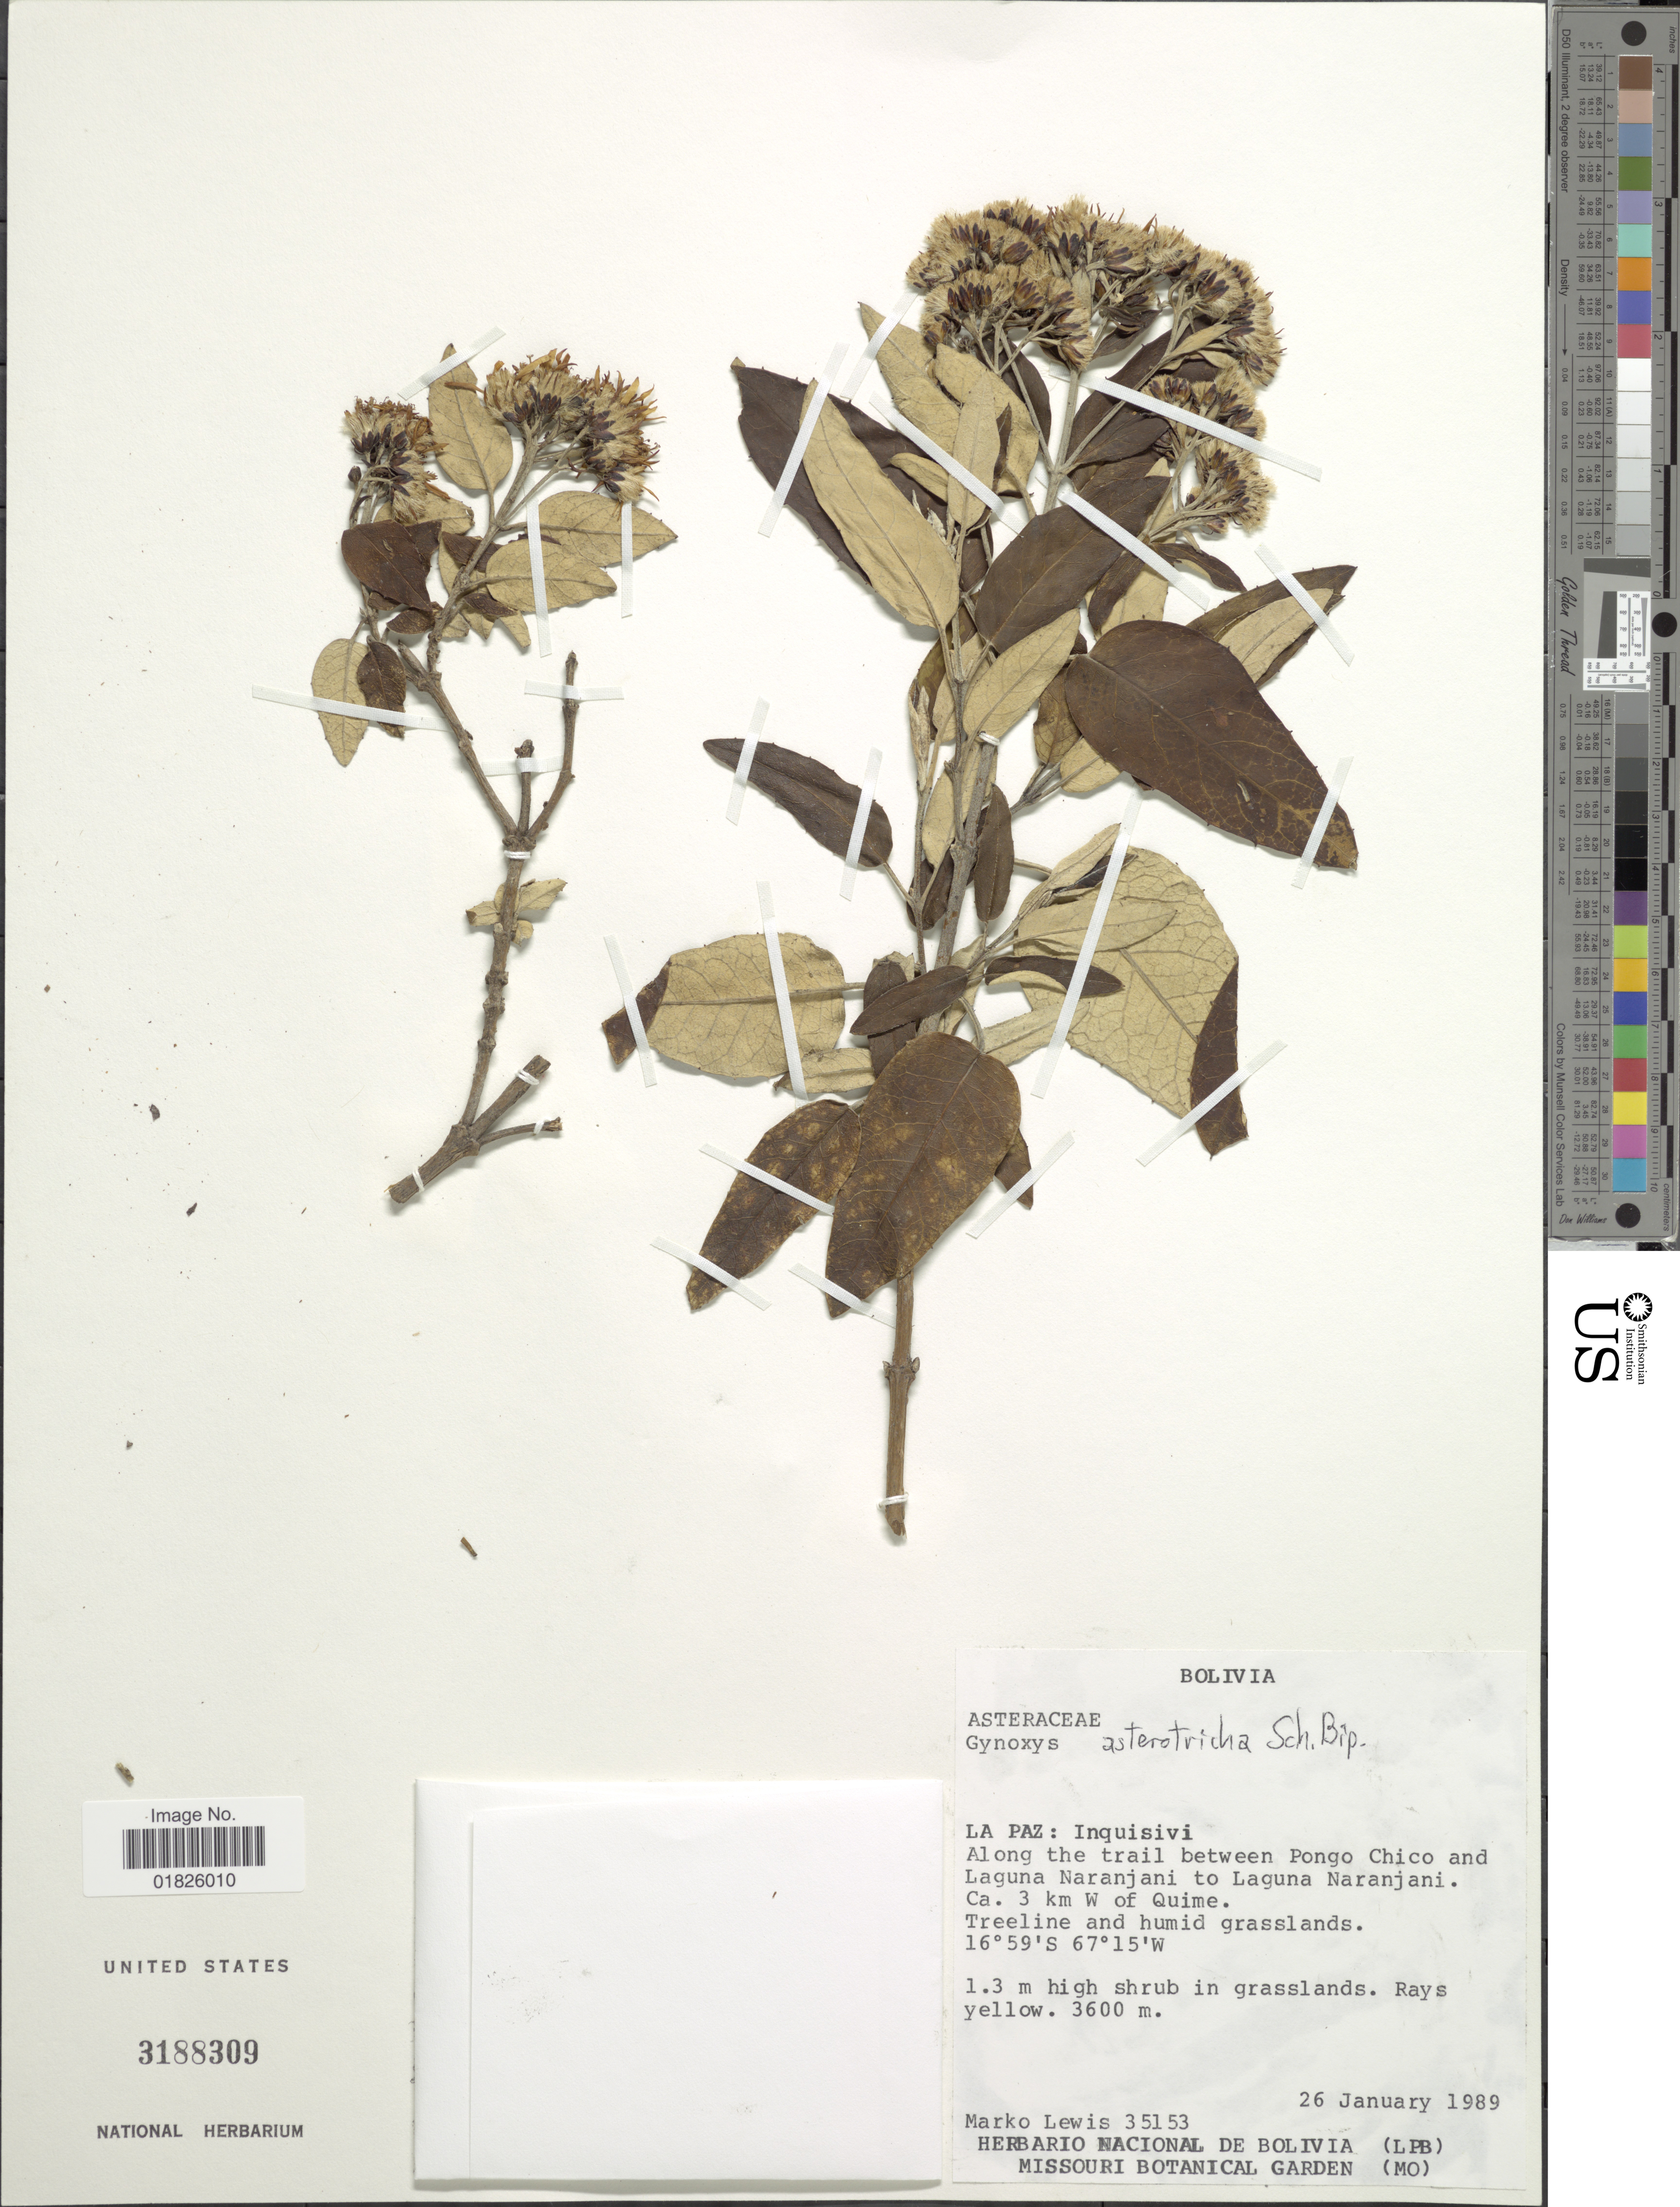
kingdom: Plantae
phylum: Tracheophyta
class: Magnoliopsida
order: Asterales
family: Asteraceae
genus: Gynoxys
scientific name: Gynoxys asterotricha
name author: Sch. Bip.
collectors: M. A. Lewis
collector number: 35153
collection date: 1989-01-26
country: Bolivia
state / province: La Paz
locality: Inquisivi. Along the trail between Pongo Chico and Laguna Naranjani to Laguna Naranjani. Ca. 3 km W of Quime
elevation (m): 3600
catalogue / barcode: US 3188309